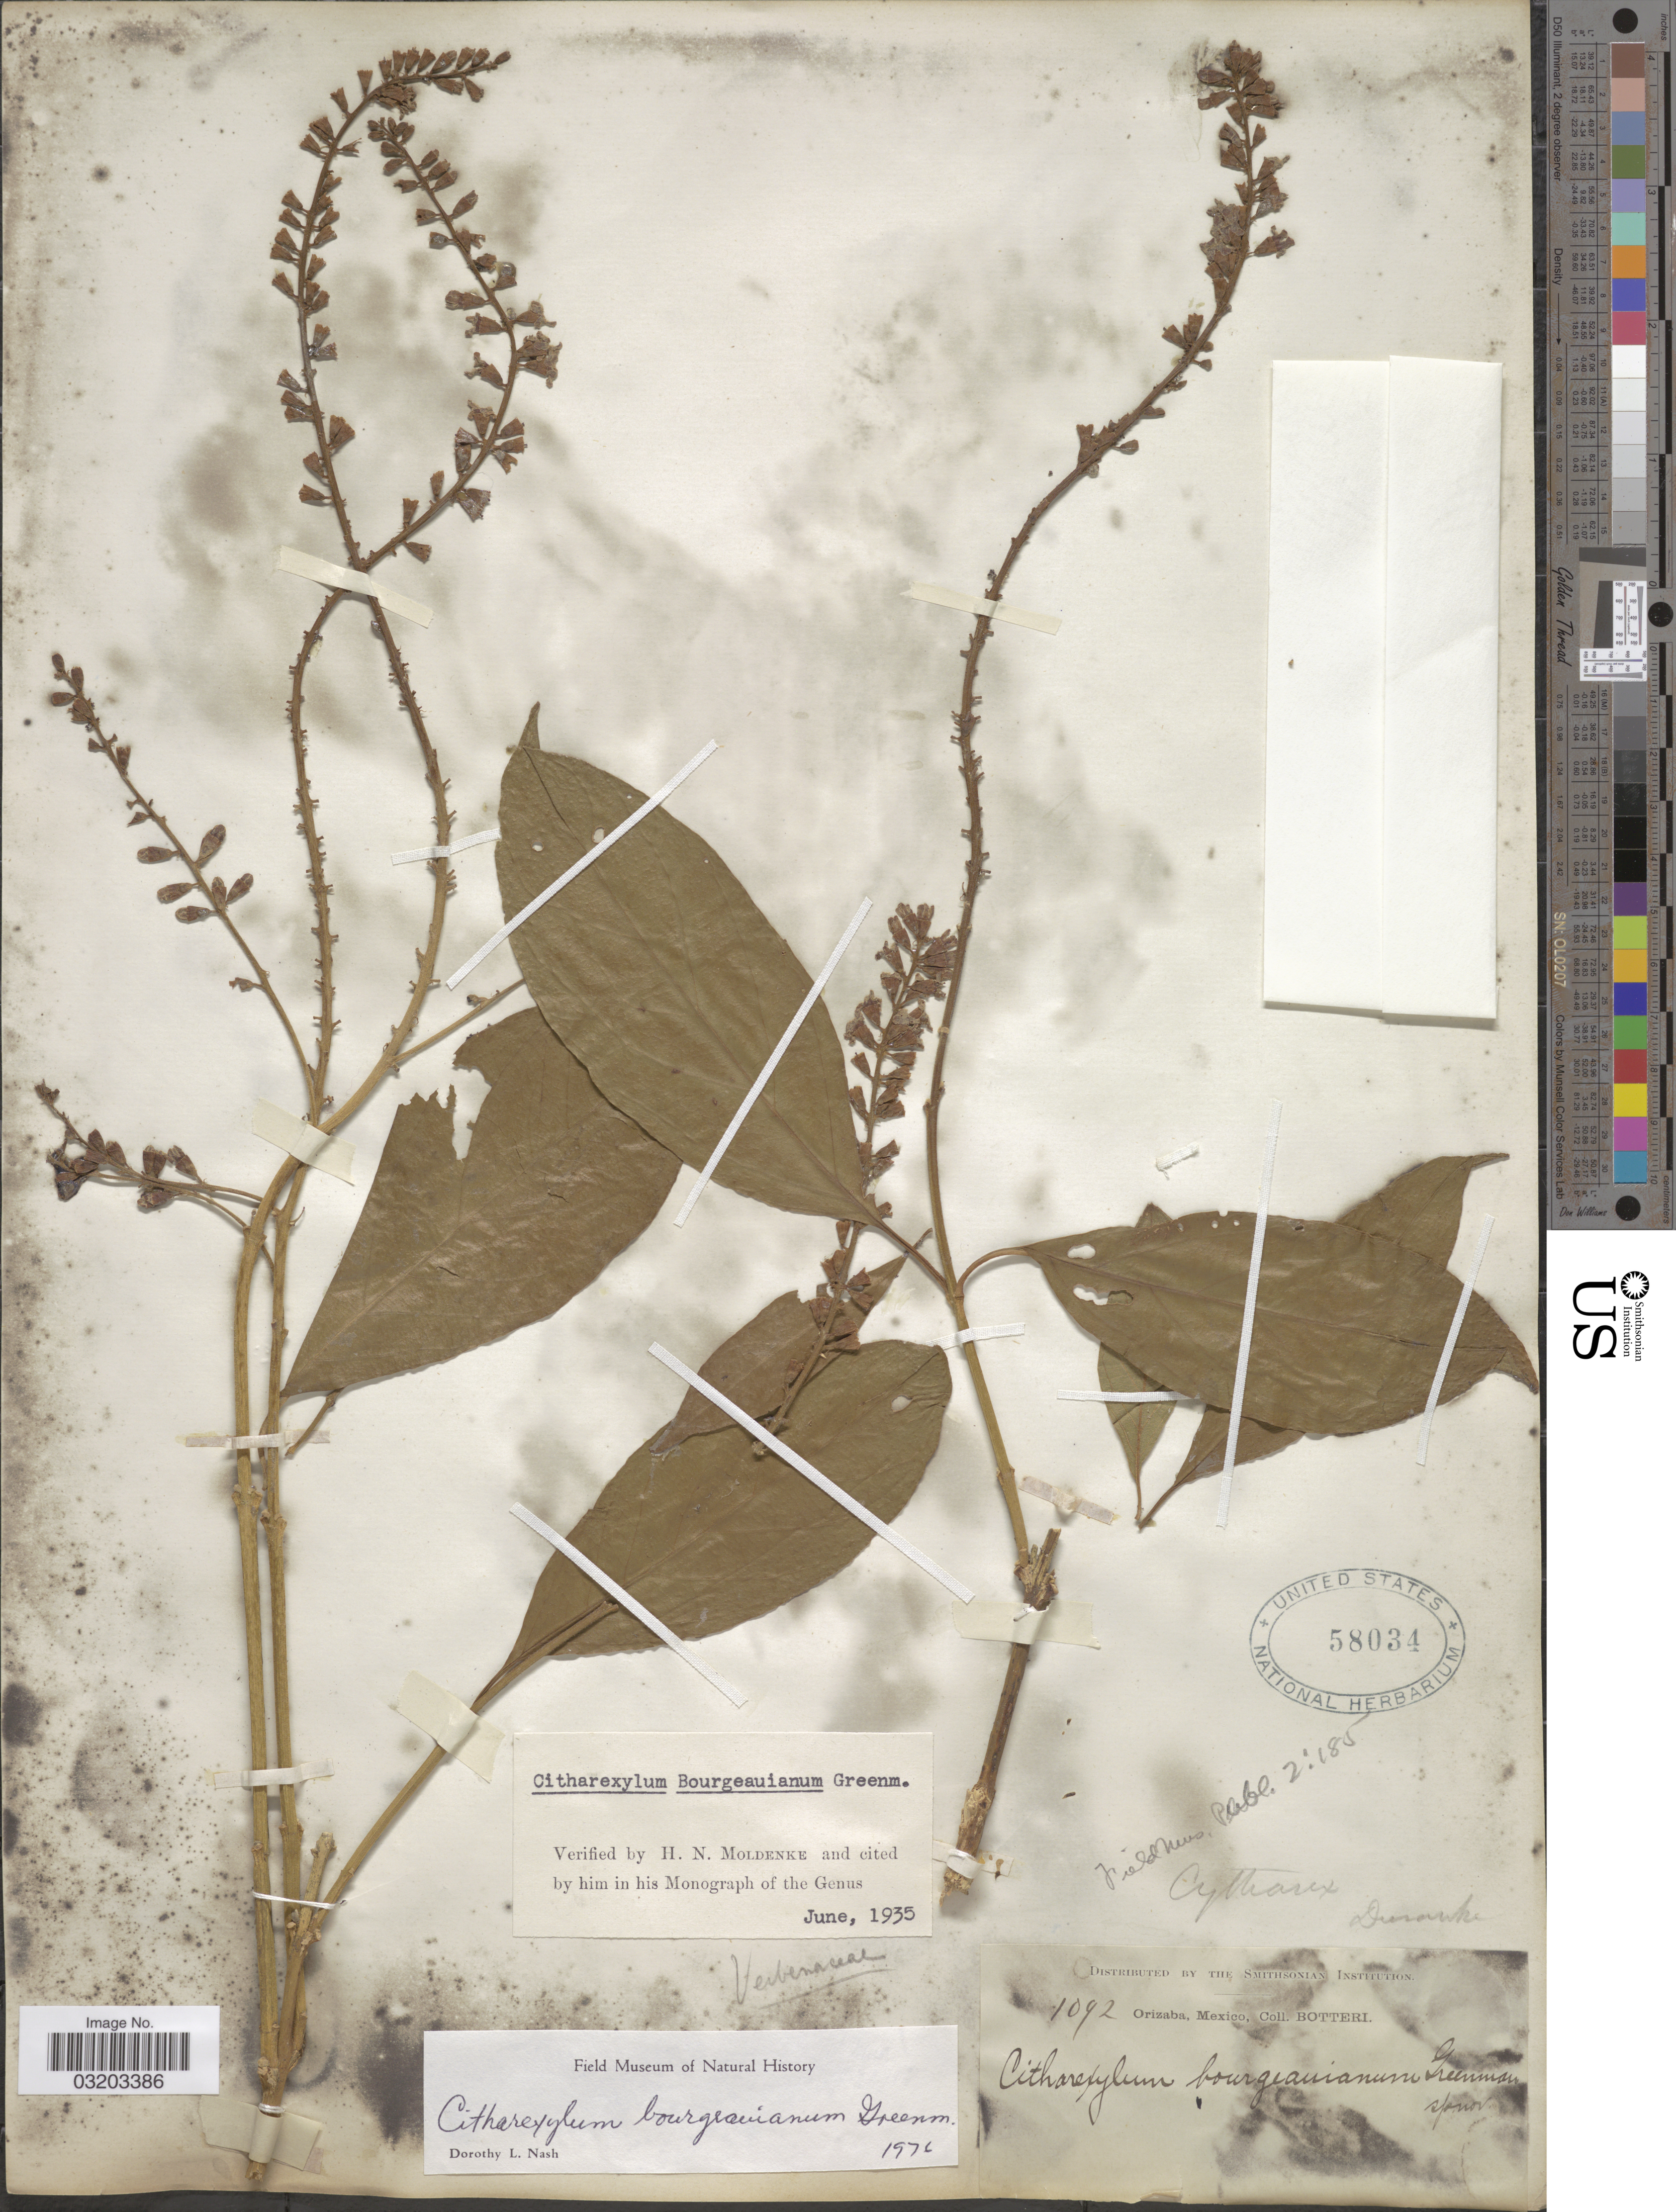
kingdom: Plantae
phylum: Tracheophyta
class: Magnoliopsida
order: Lamiales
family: Verbenaceae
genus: Citharexylum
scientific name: Citharexylum bourgeauanum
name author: Greenm.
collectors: -. Botteri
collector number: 1092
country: Mexico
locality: Orizaba.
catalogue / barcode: US 58034